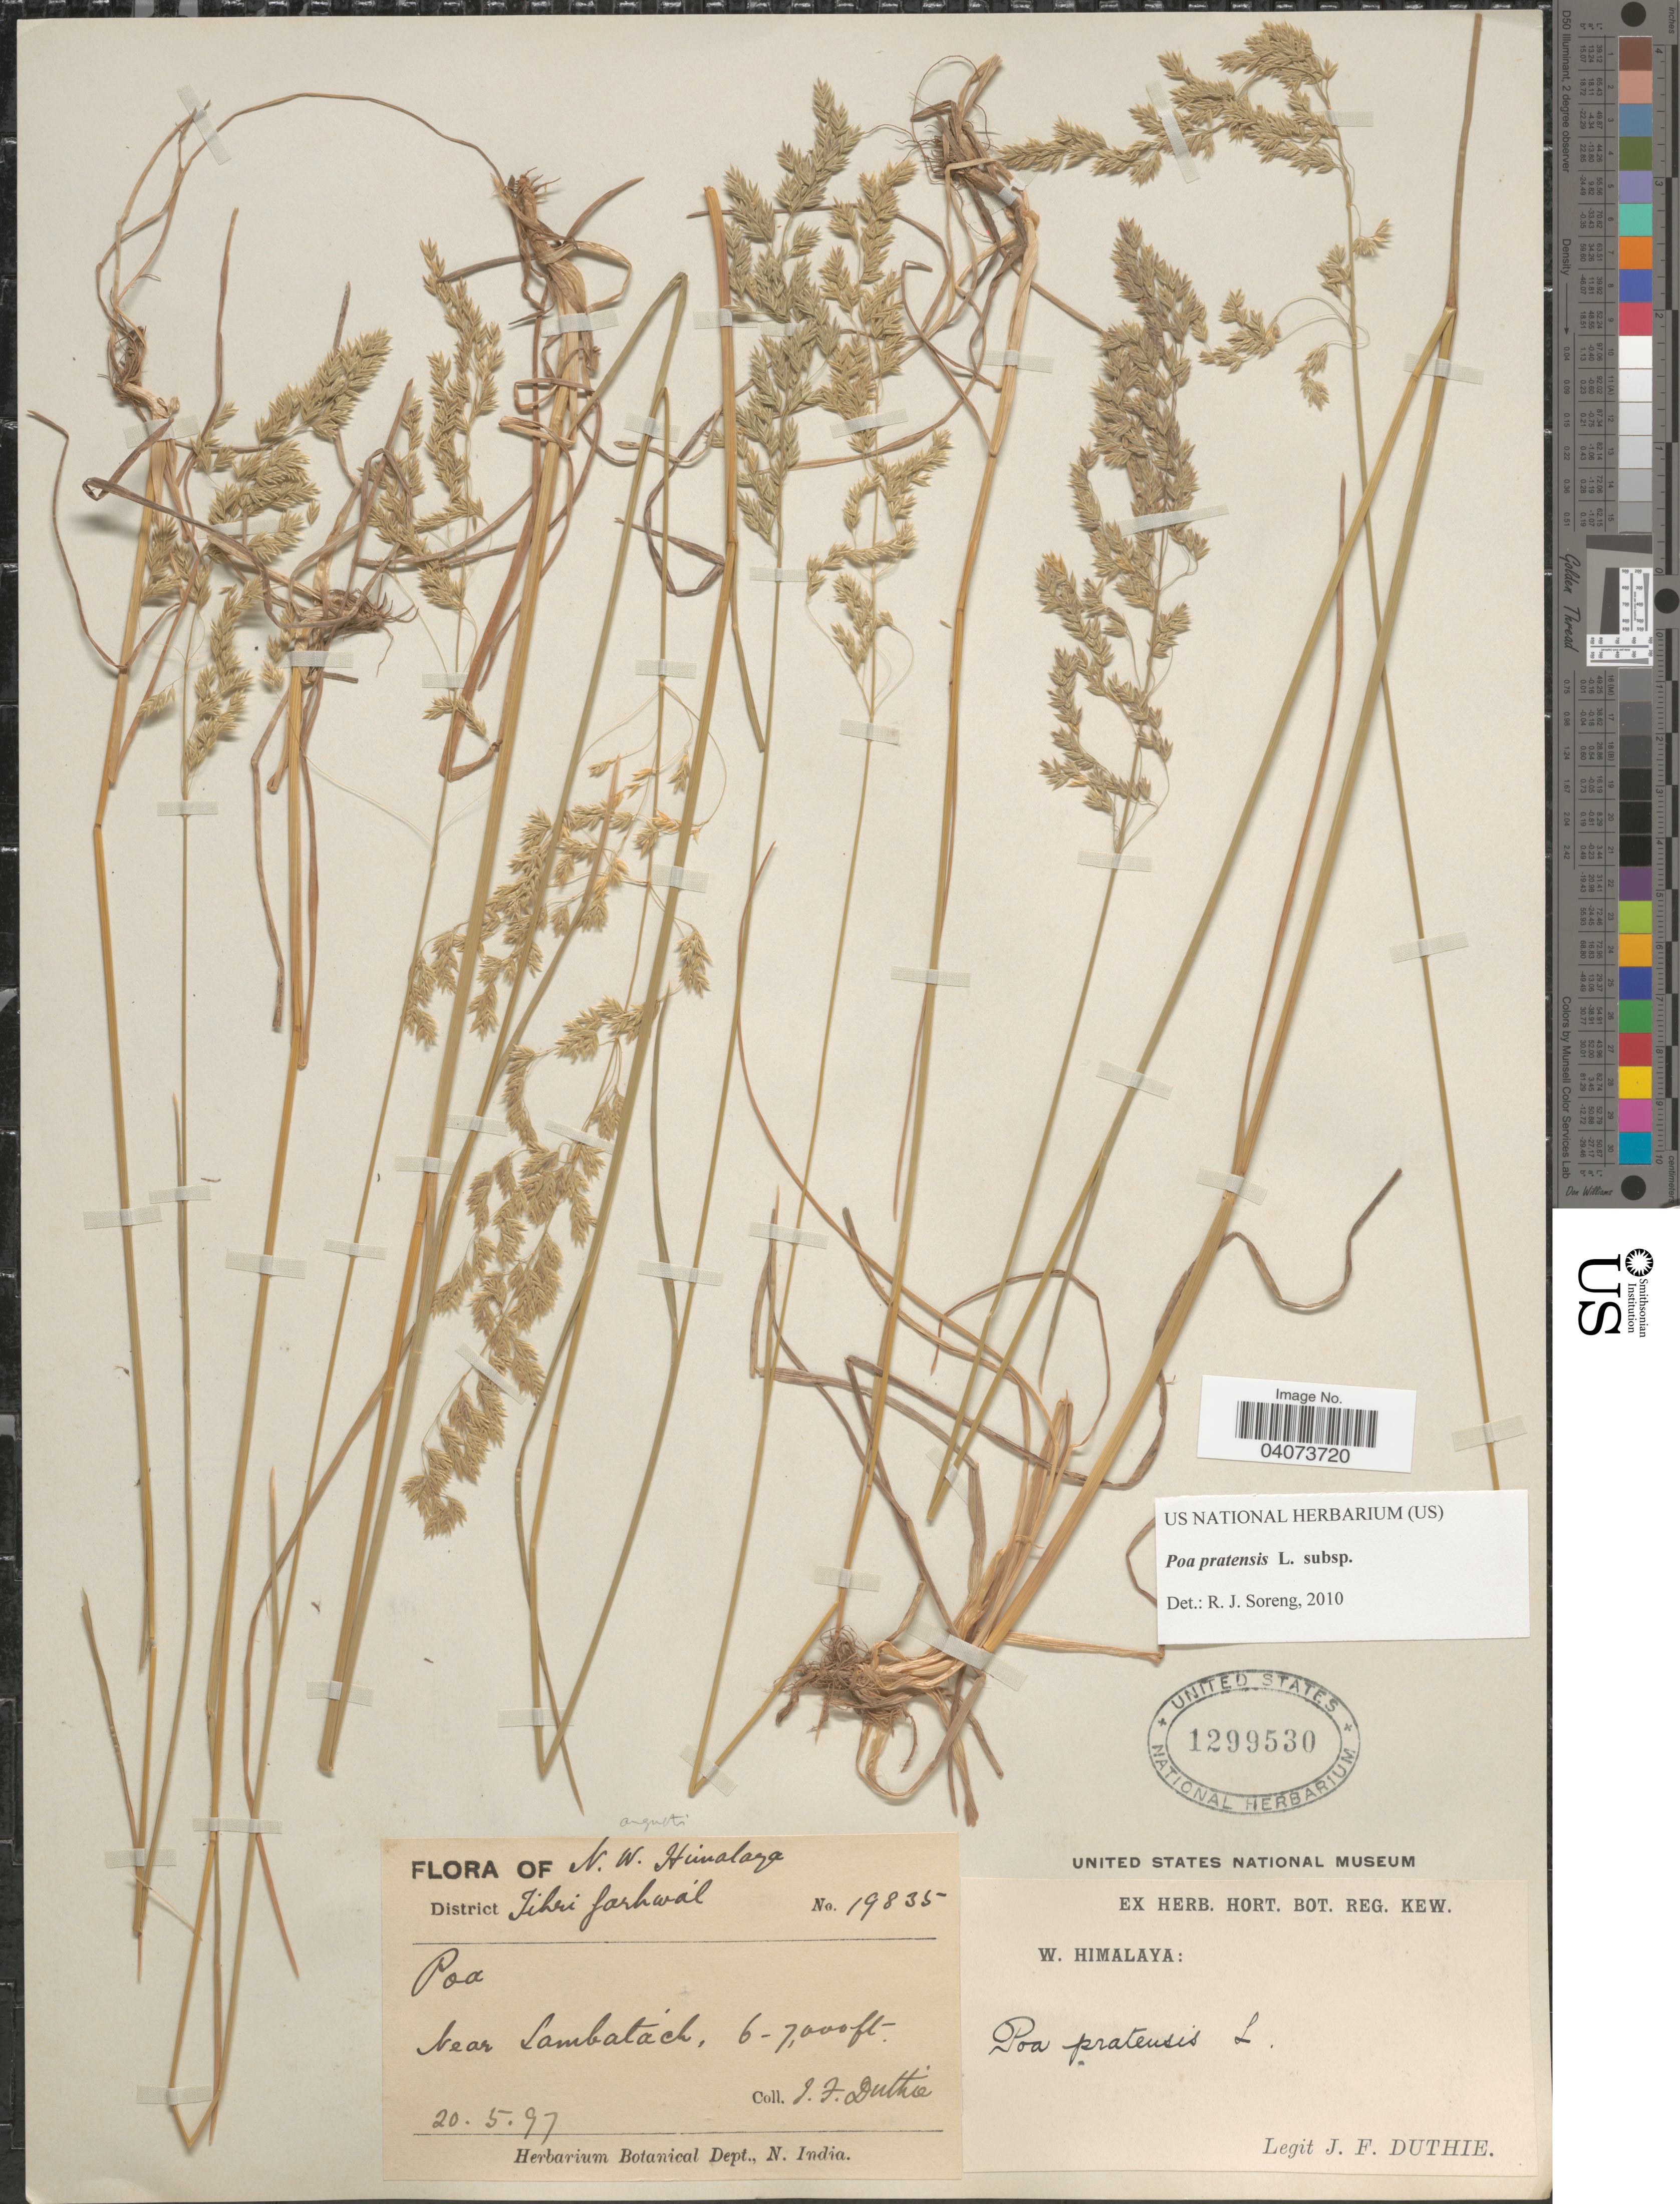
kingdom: Plantae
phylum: Tracheophyta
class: Liliopsida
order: Poales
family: Poaceae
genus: Poa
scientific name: Poa pratensis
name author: L.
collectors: J. F. Duthie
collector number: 19835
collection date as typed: Transcribed d/m/y: 20/5/97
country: India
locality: N.W. Himalaya. District Tihri Garhwal. Near Lambatách.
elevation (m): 1829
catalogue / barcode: US 1299530